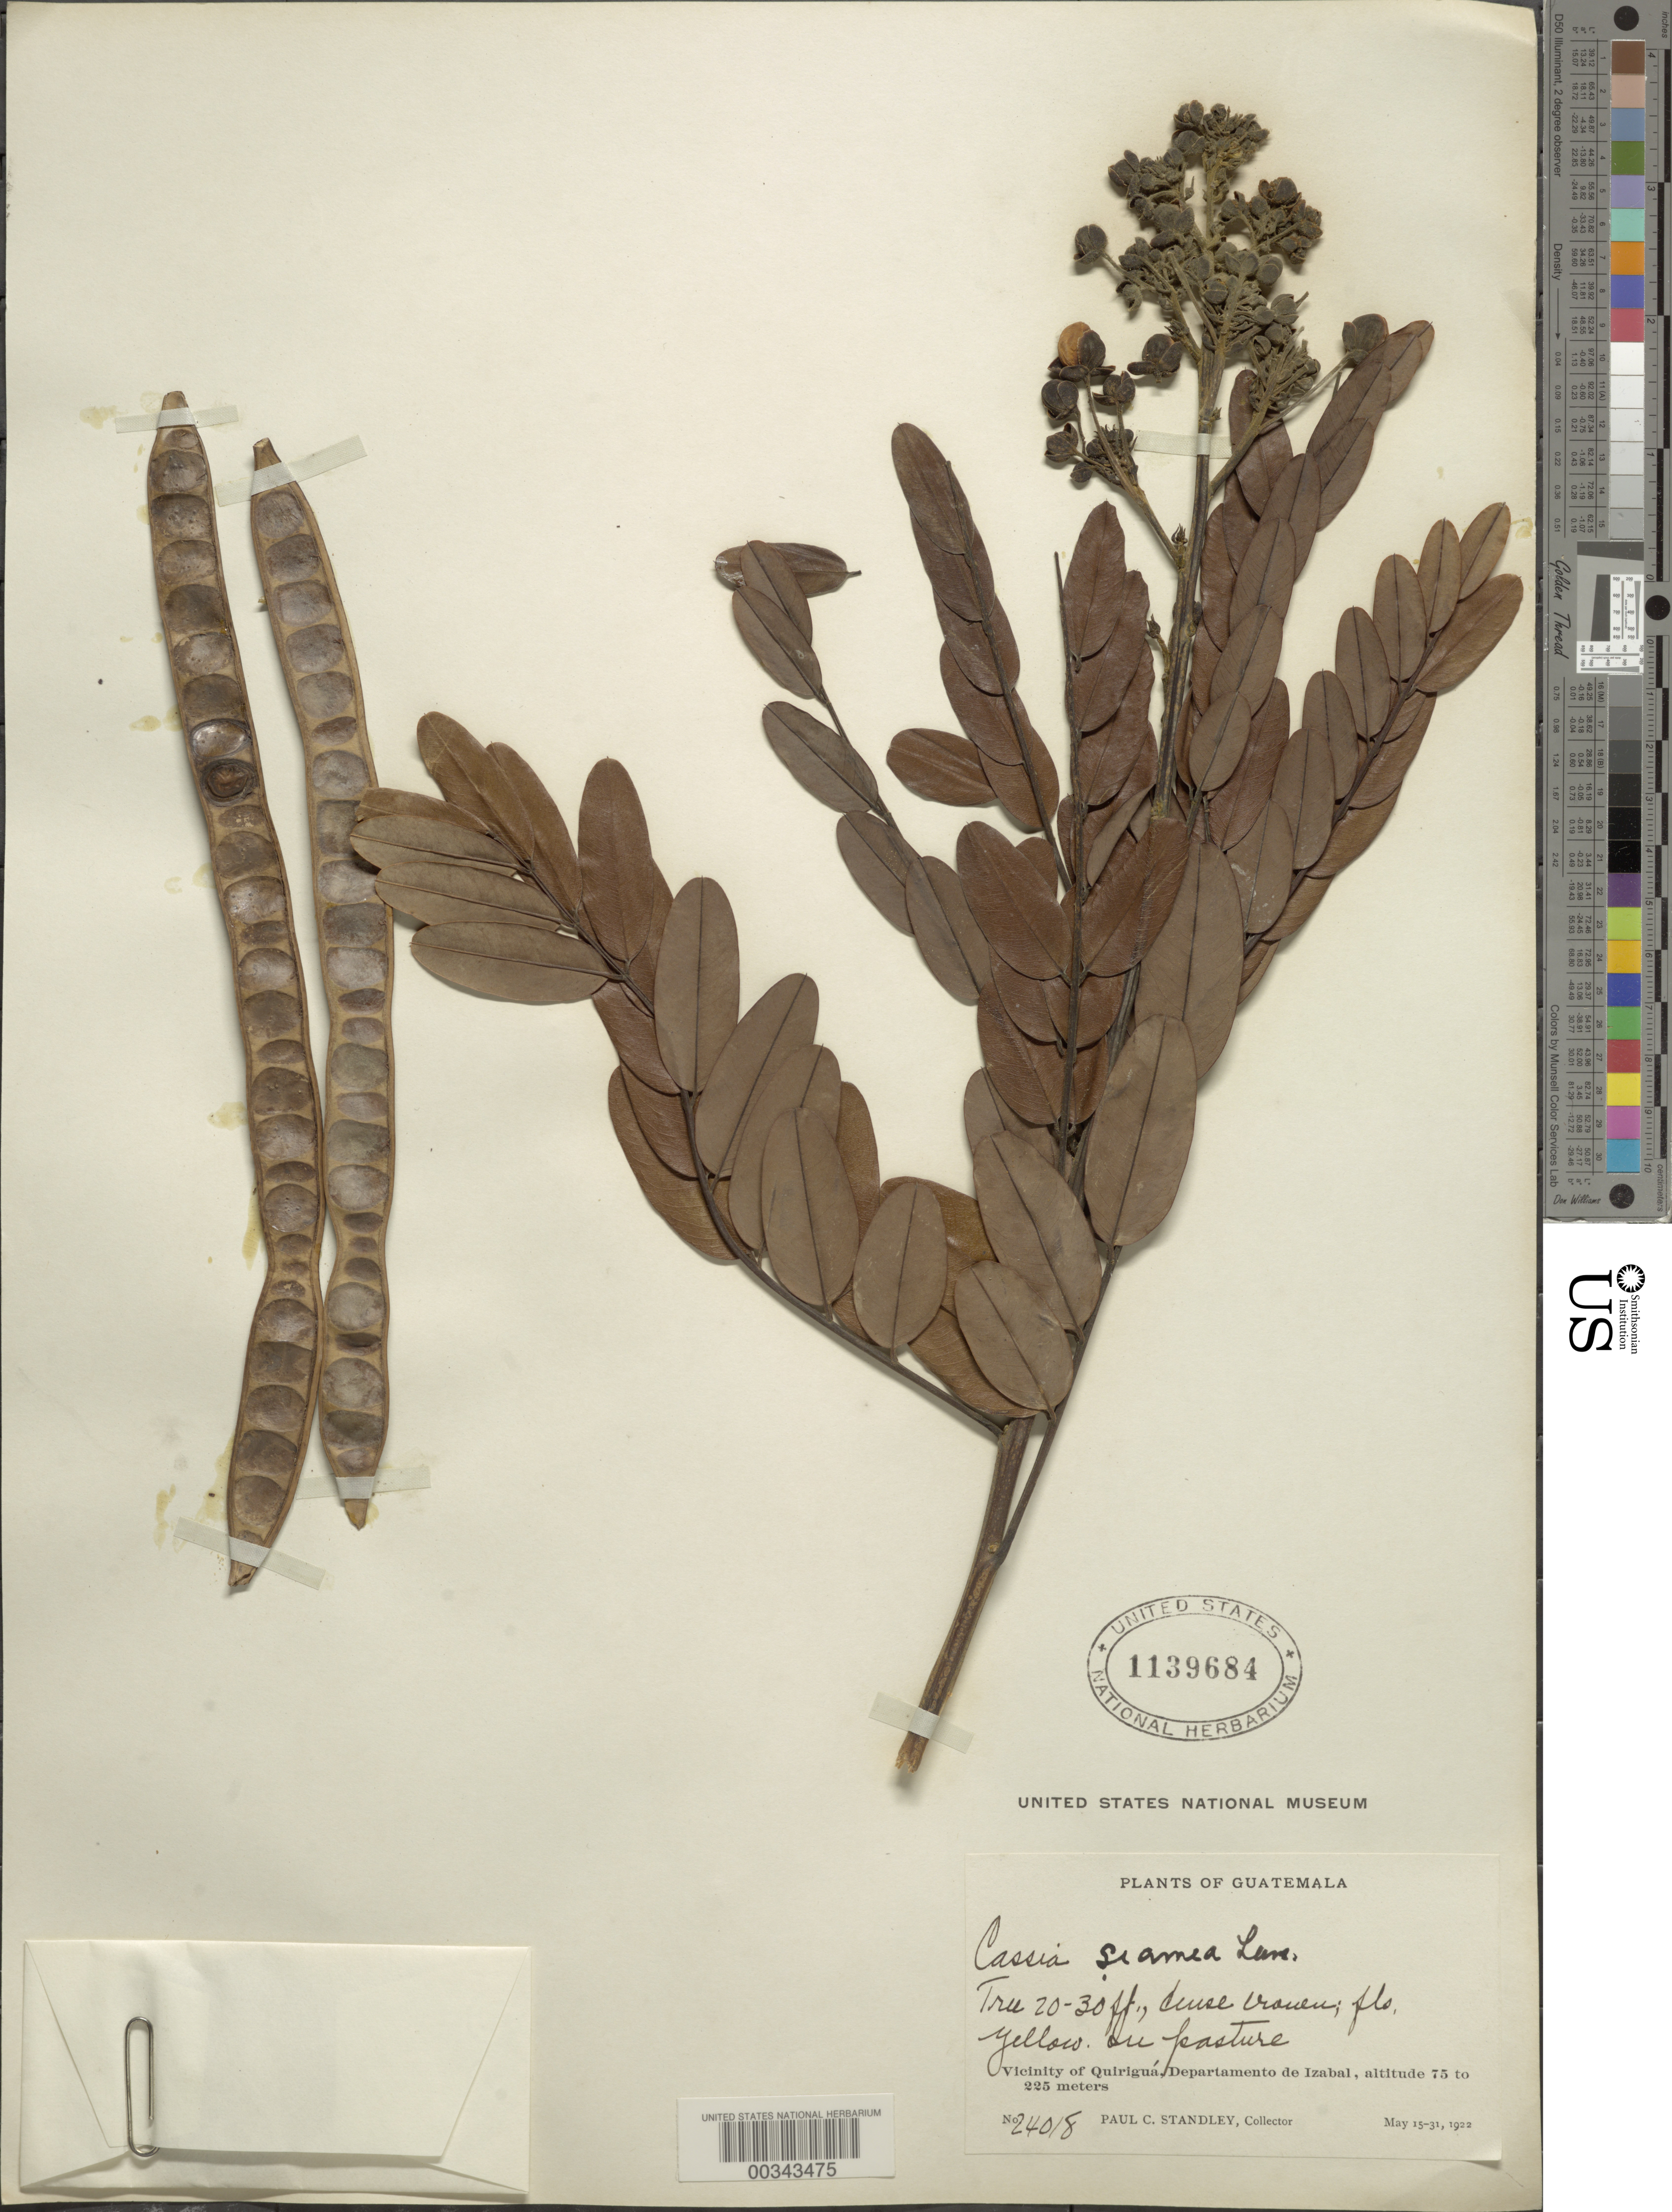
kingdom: Plantae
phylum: Tracheophyta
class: Magnoliopsida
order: Fabales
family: Fabaceae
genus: Senna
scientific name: Senna siamea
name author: (Lam.) H.S. Irwin & Barneby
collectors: P. C. Standley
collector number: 24018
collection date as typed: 15 May 1922 to 31 May 1922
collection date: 1922-05-15/1922-05-31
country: Guatemala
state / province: Izabal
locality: Vicinity of Quiriguá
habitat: Pasture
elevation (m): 75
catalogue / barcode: US 1139684